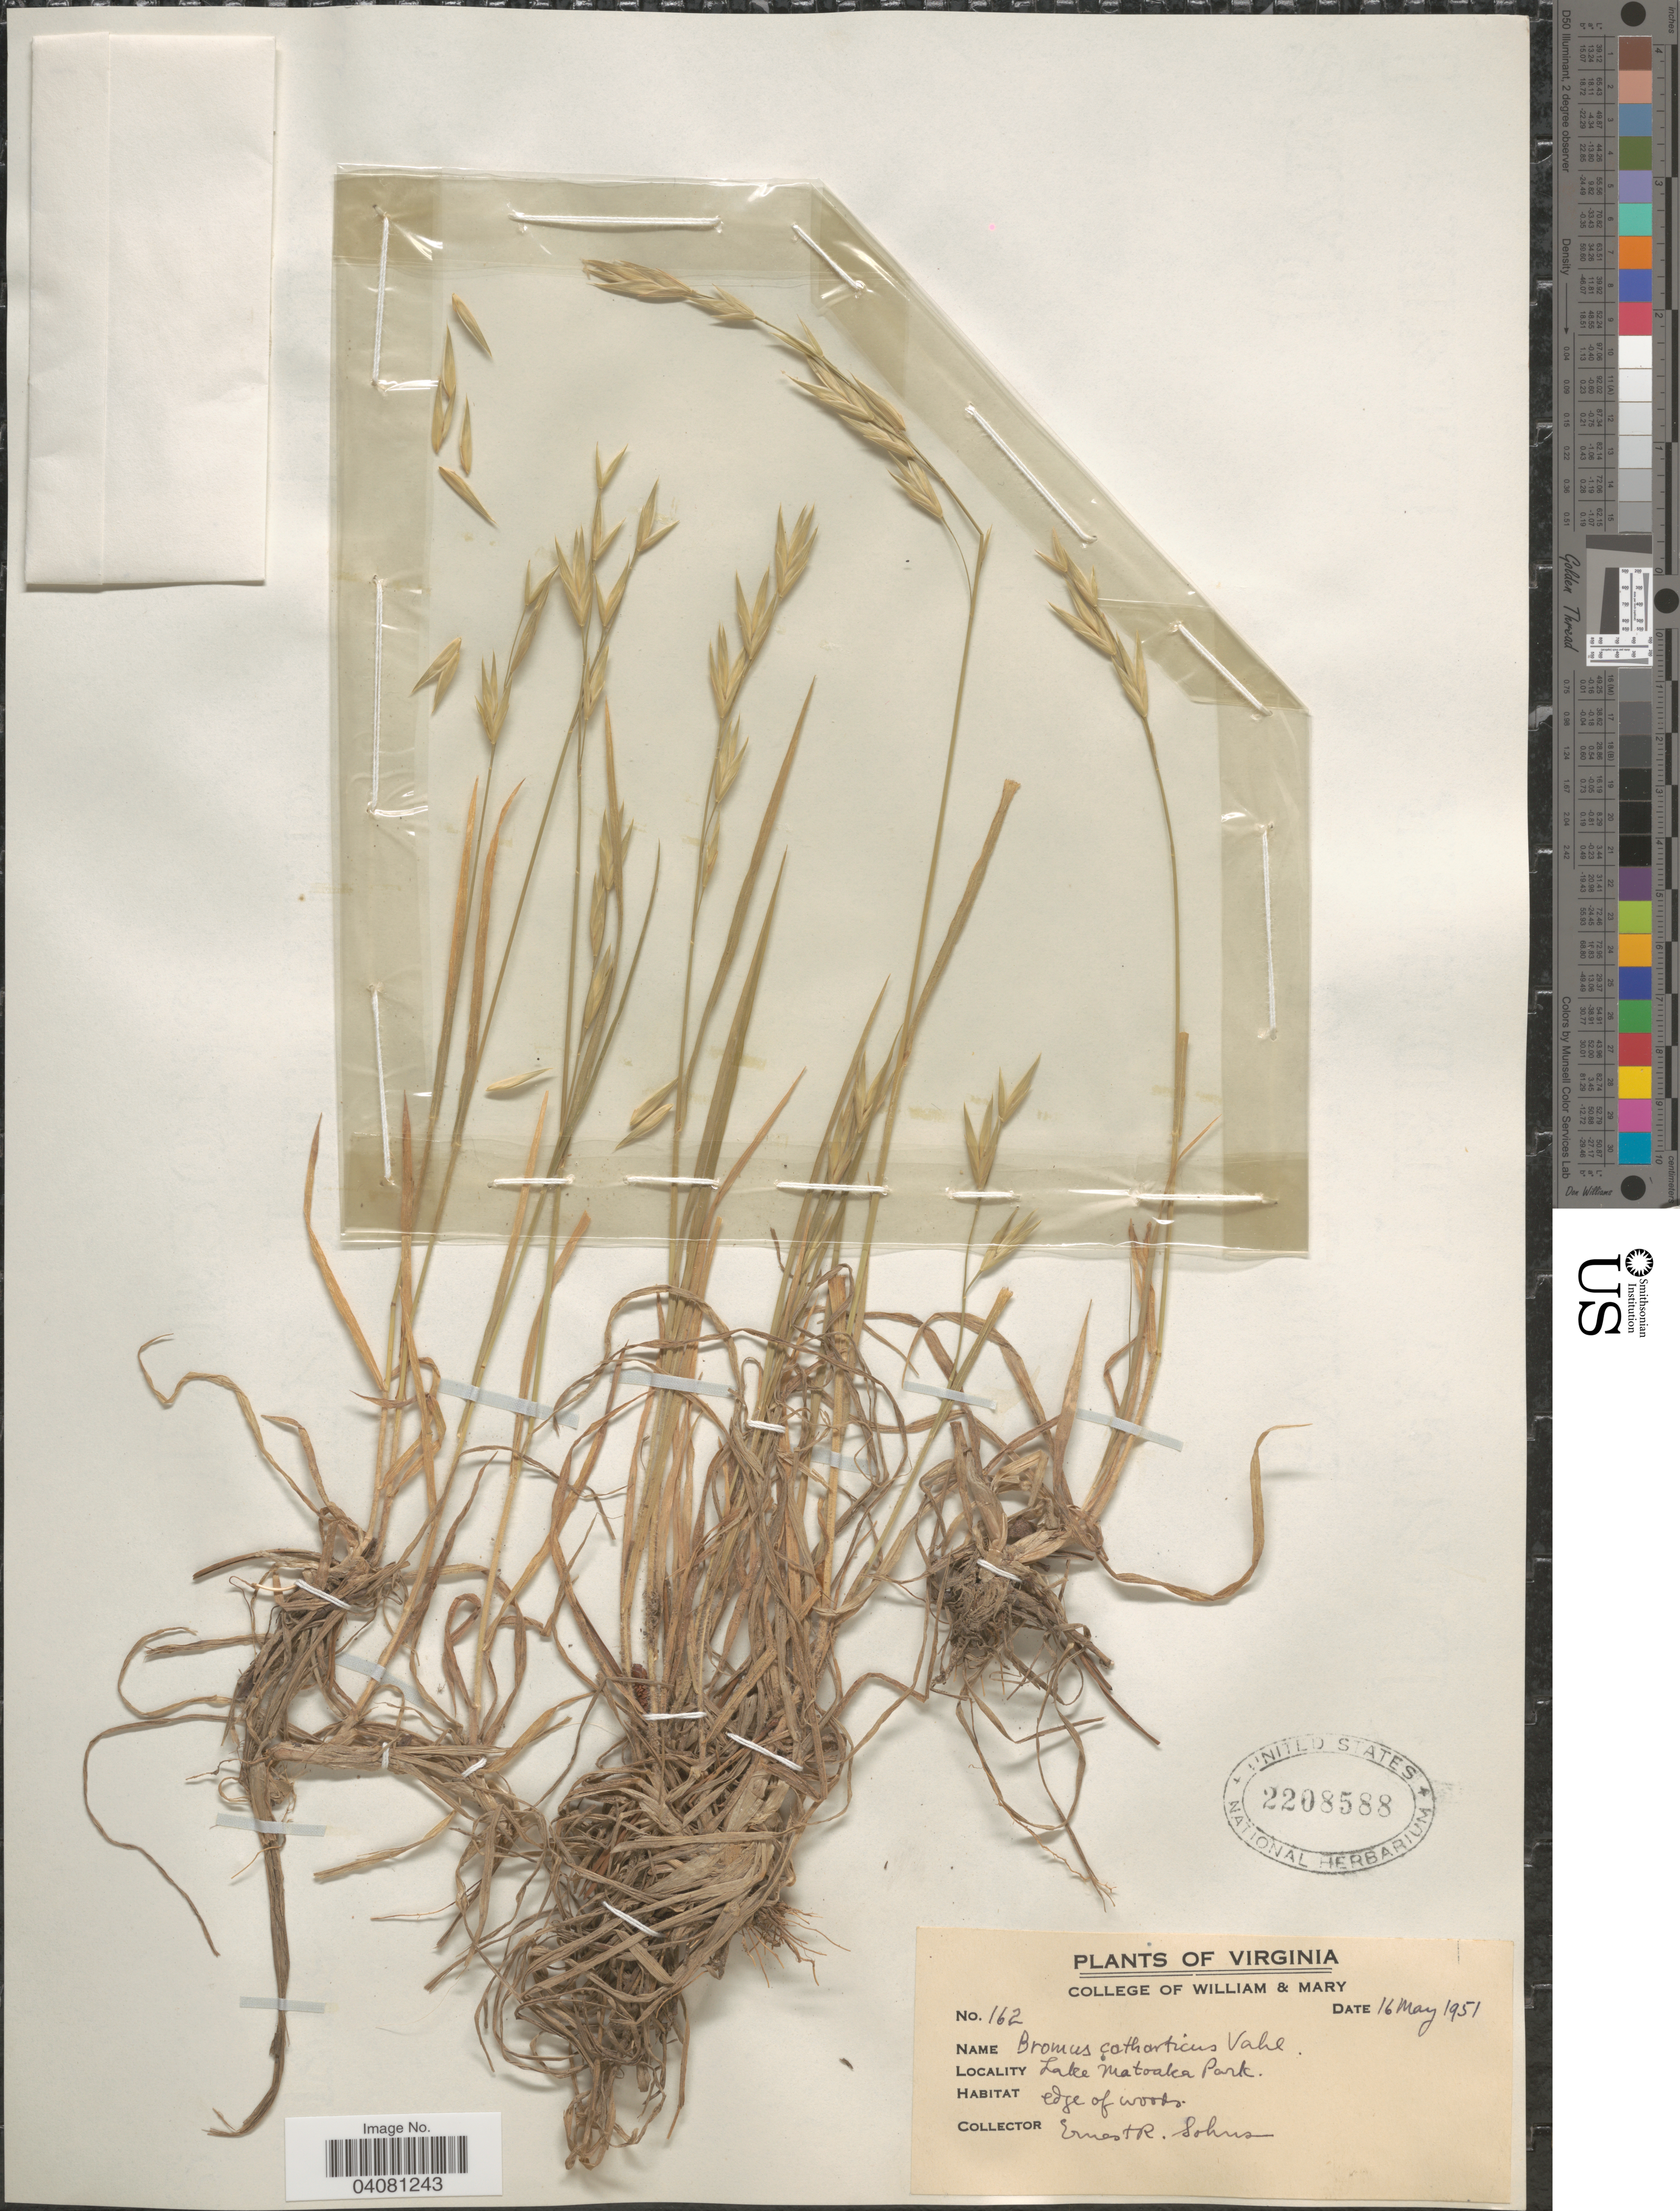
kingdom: Plantae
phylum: Tracheophyta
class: Liliopsida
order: Poales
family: Poaceae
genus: Bromus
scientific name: Bromus catharticus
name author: Vahl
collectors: E. R. Sohns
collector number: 162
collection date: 1951-05-16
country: United States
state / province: Virginia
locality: Lake Matoaka Park.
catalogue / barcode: US 2208588